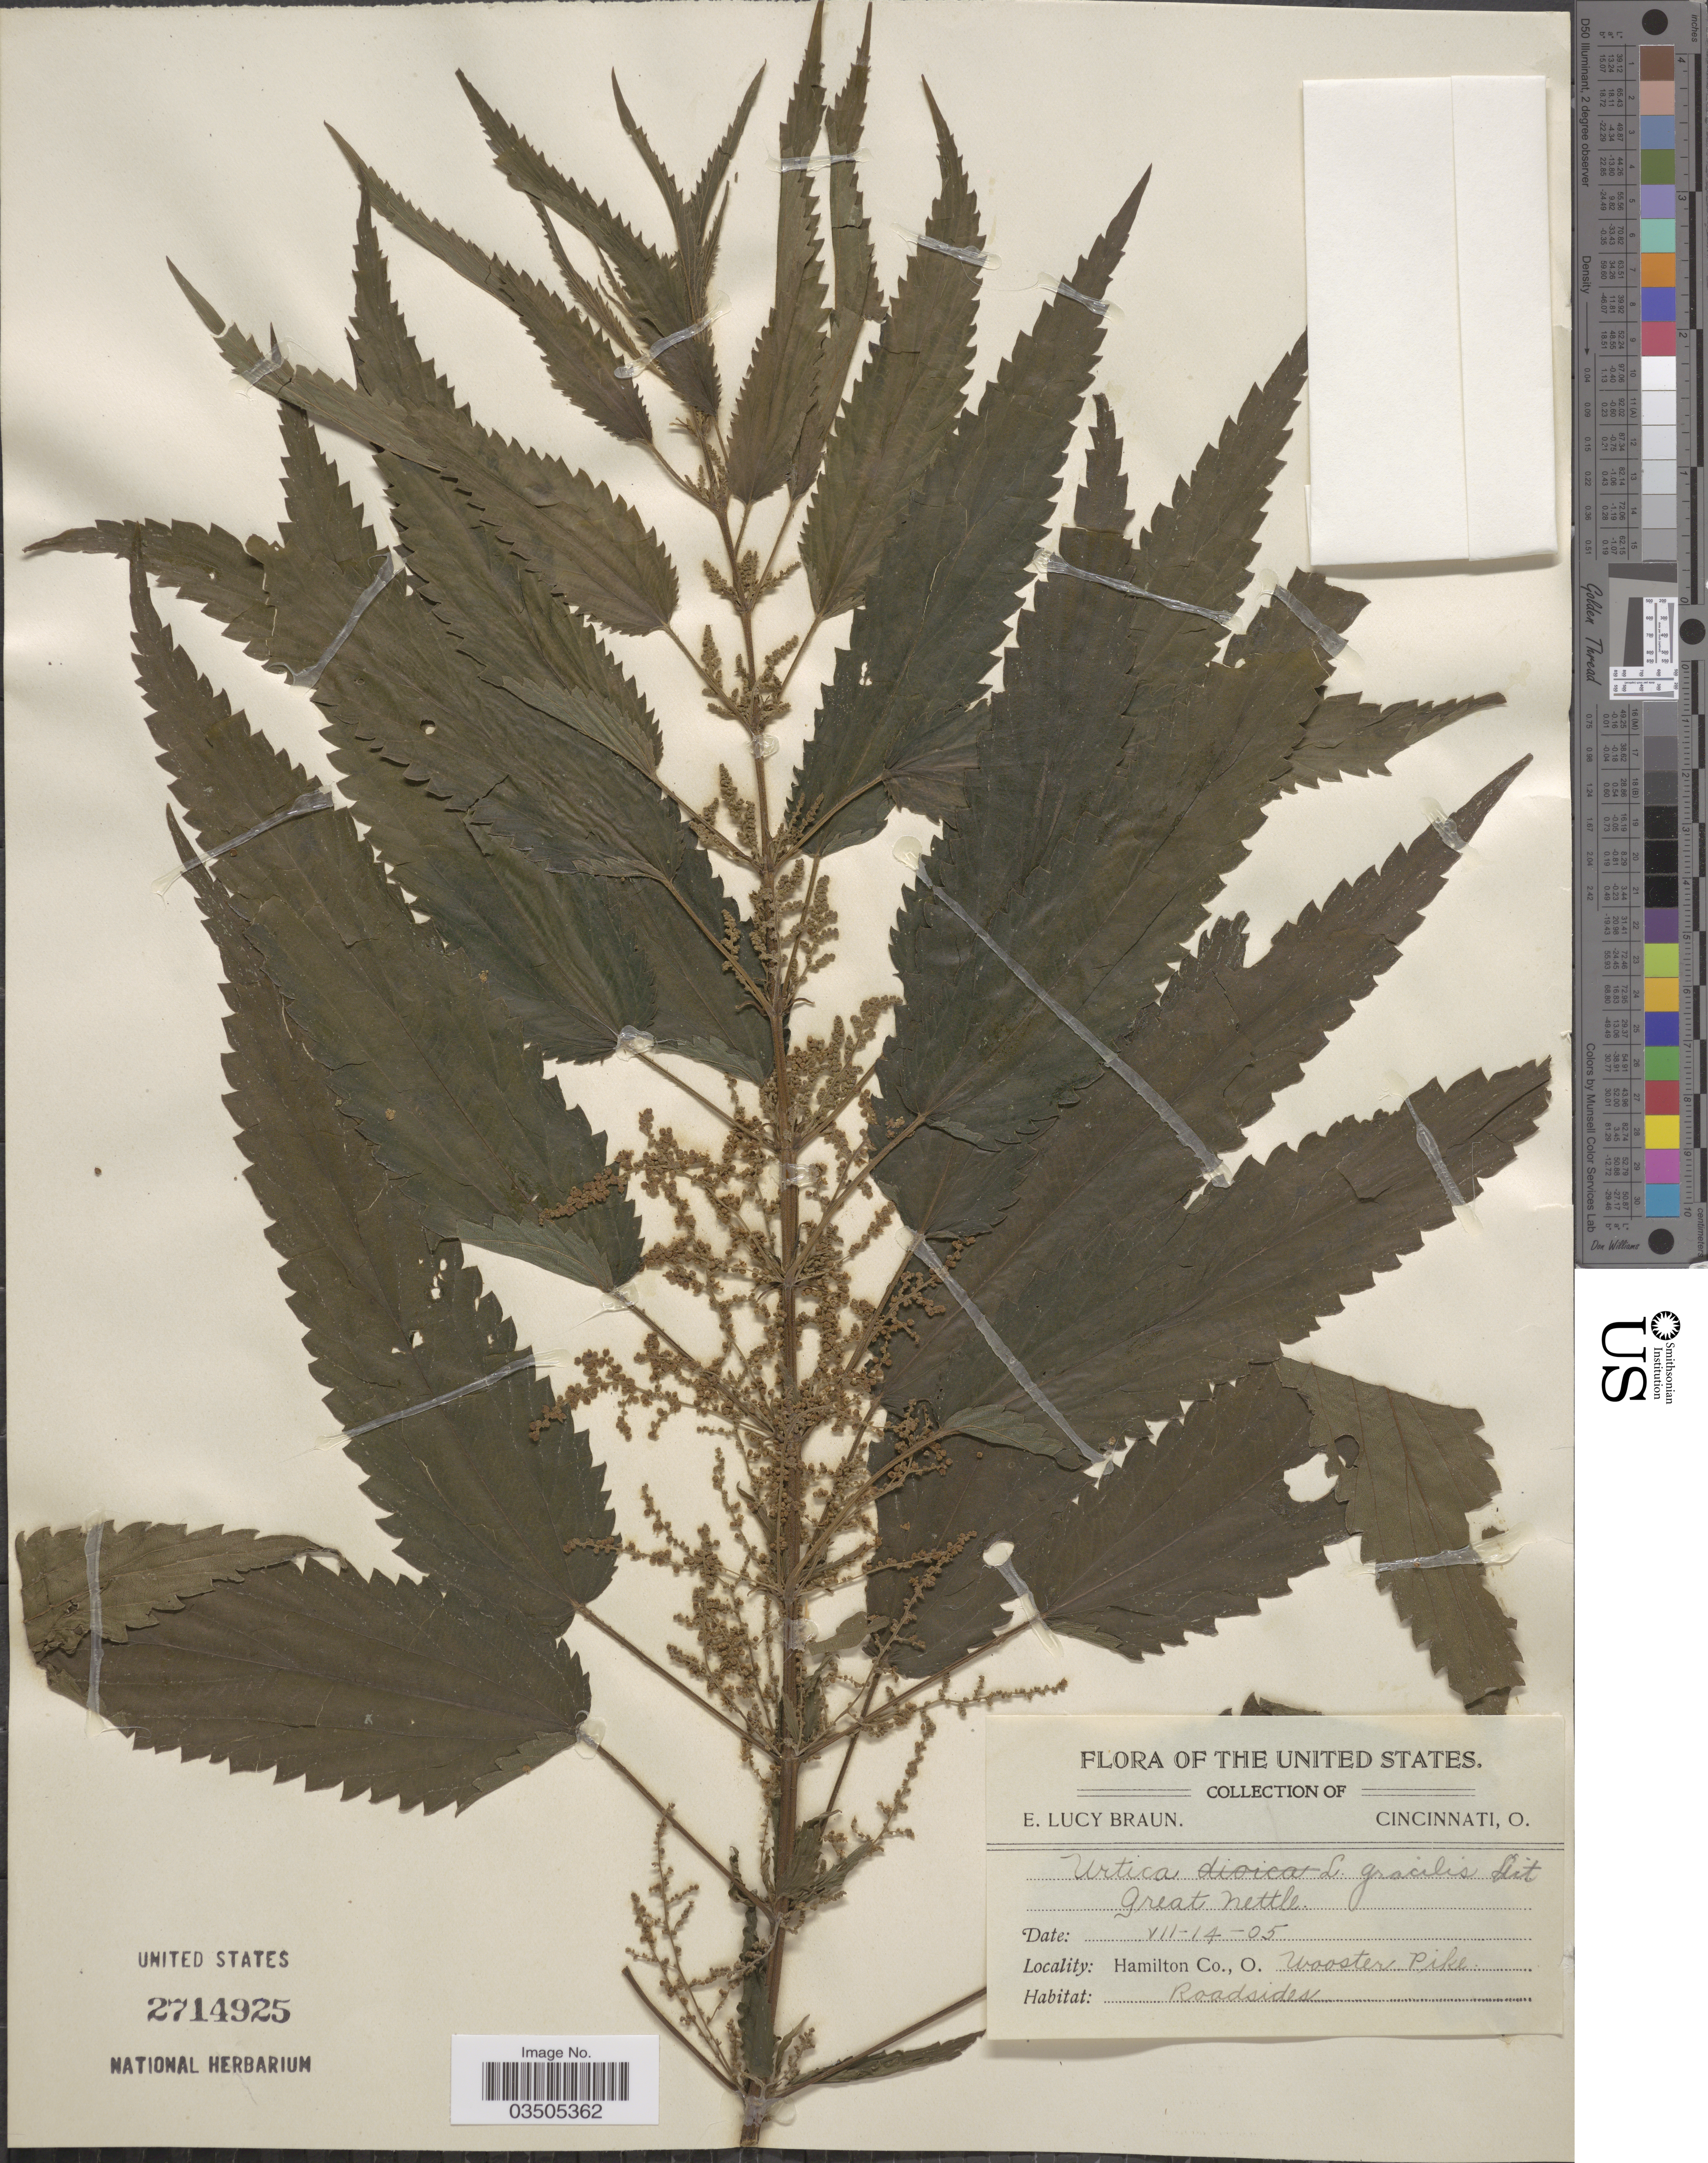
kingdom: Plantae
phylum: Tracheophyta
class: Magnoliopsida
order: Rosales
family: Urticaceae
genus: Urtica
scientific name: Urtica dioica subsp. gracilis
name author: L.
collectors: E. L. Braun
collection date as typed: Transcribed d/m/y: 14/7/5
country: United States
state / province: Ohio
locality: Hamilton Co. Wooster Pike.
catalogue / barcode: US 2714925